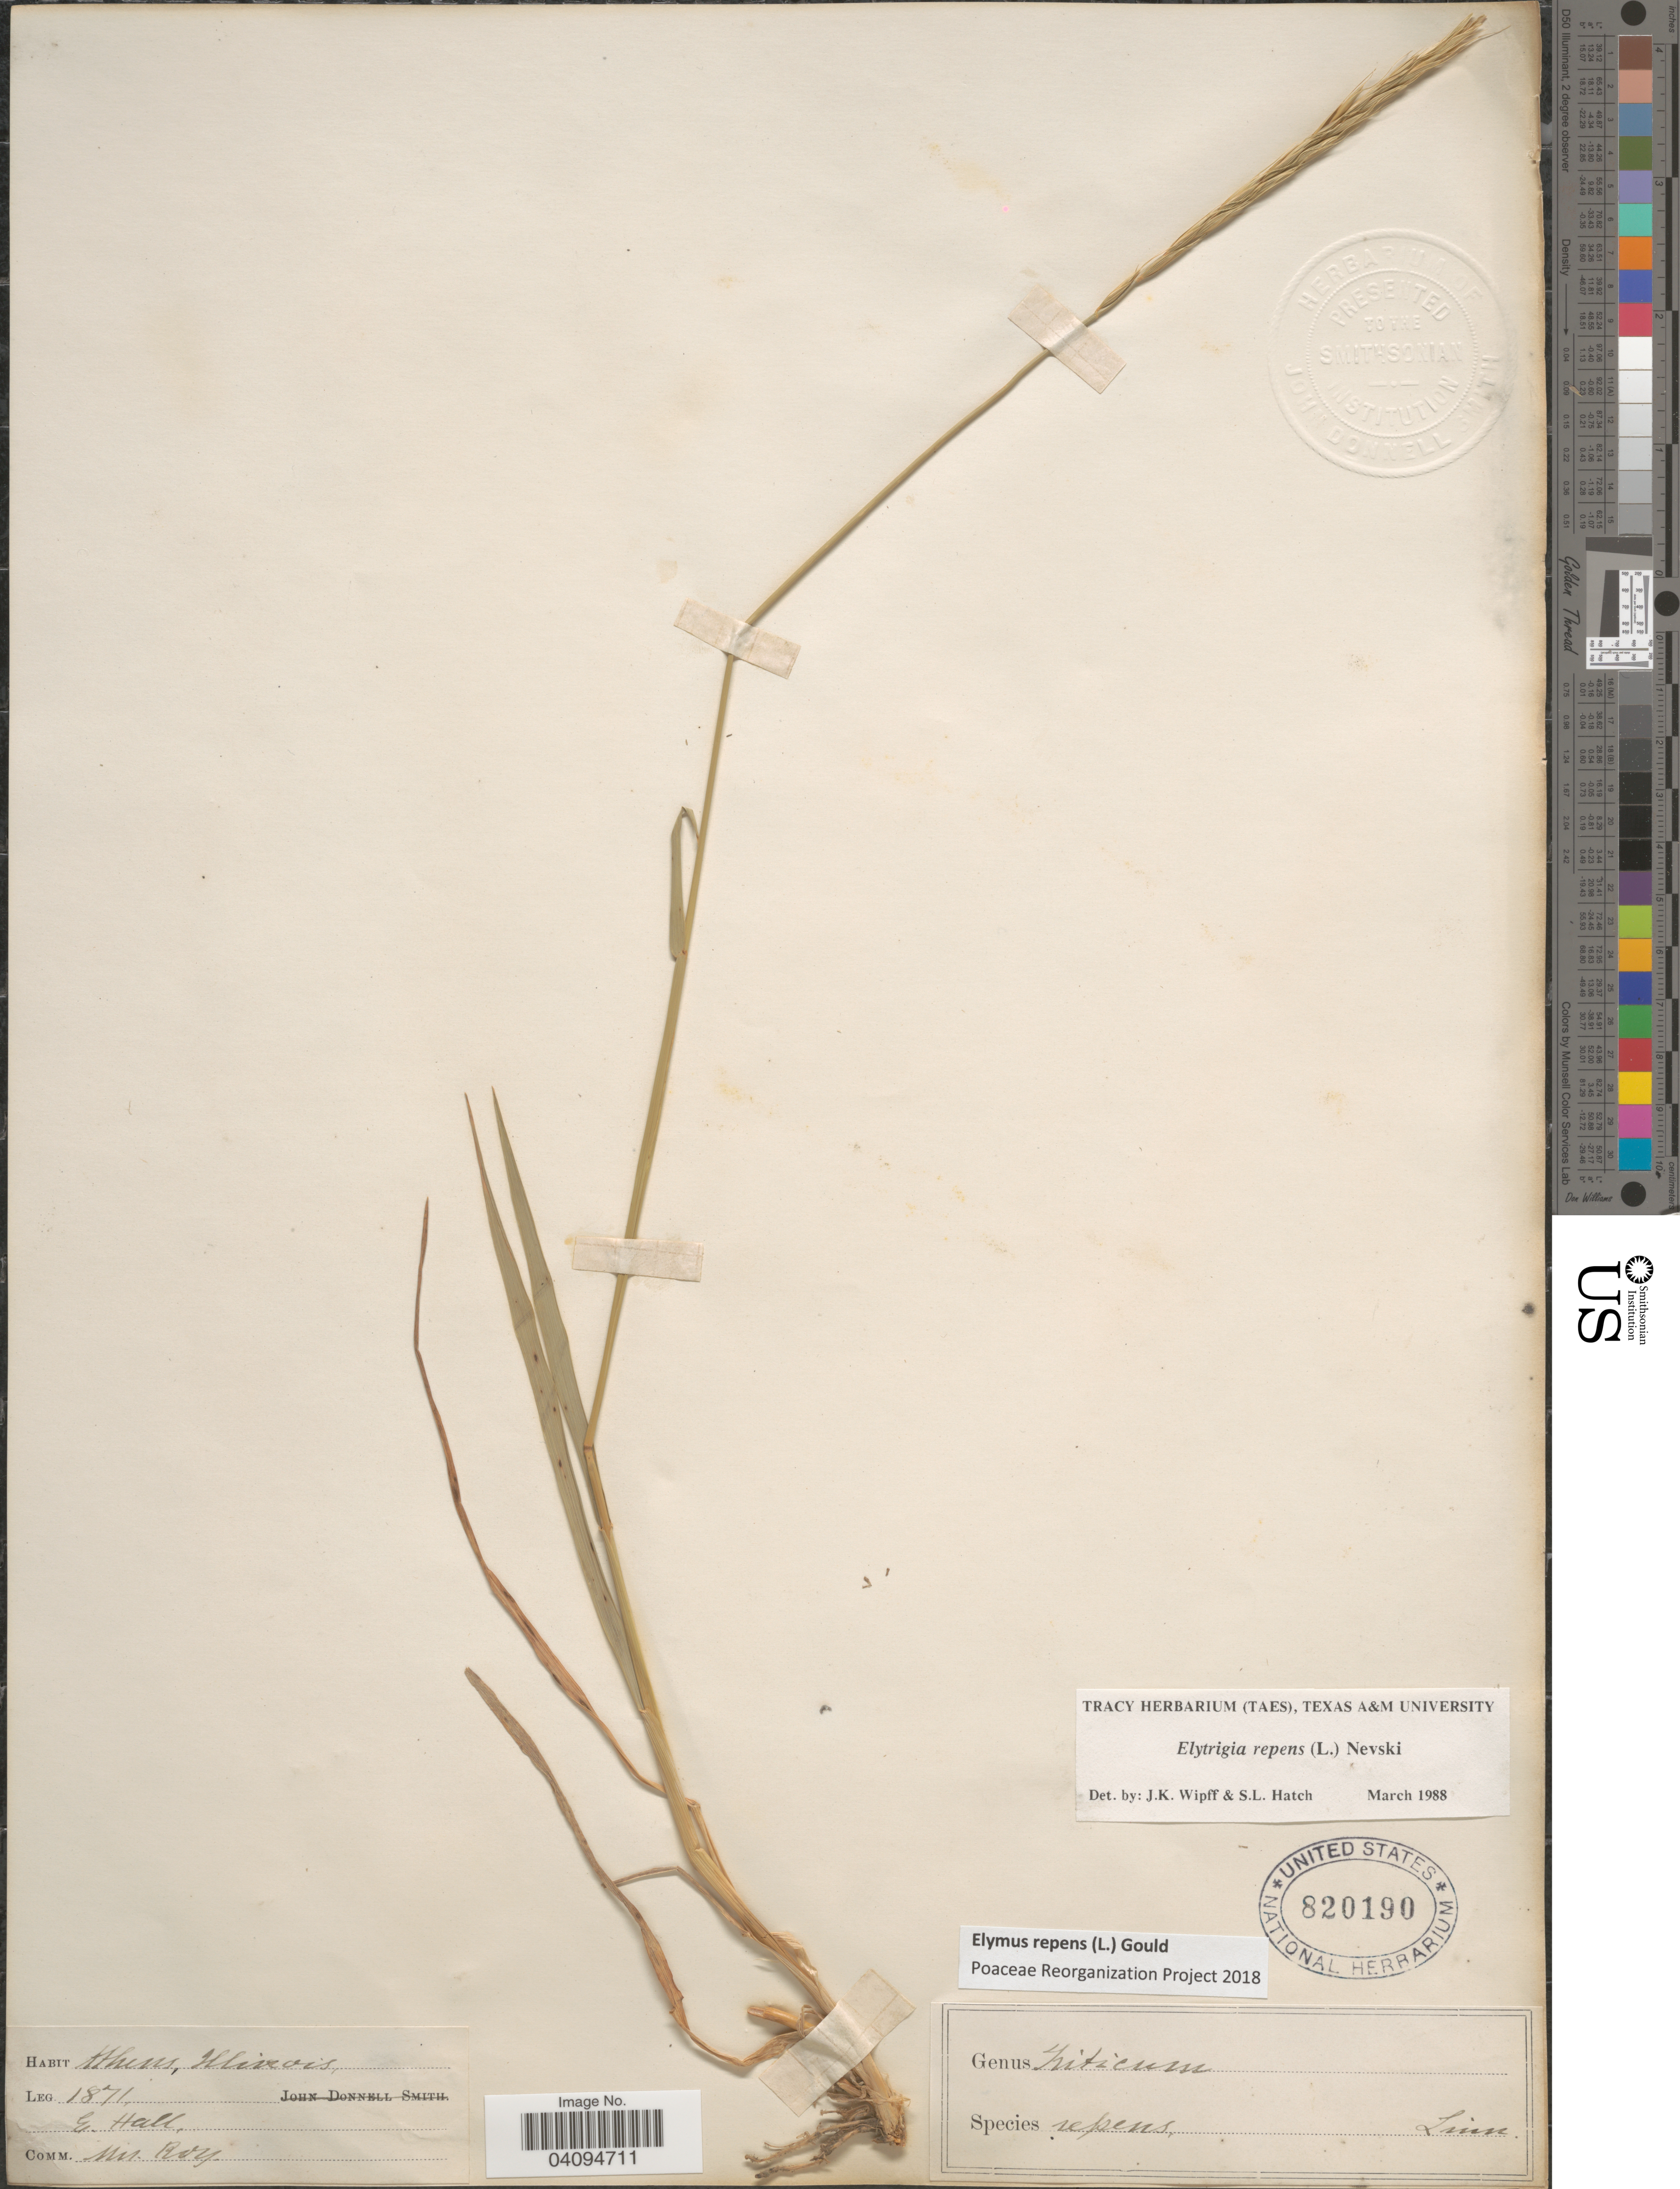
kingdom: Plantae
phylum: Tracheophyta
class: Liliopsida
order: Poales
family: Poaceae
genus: Elymus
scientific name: Elymus repens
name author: (L.) Gould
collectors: E. Hall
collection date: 1871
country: United States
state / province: Illinois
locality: Athens.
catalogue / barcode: US 820190